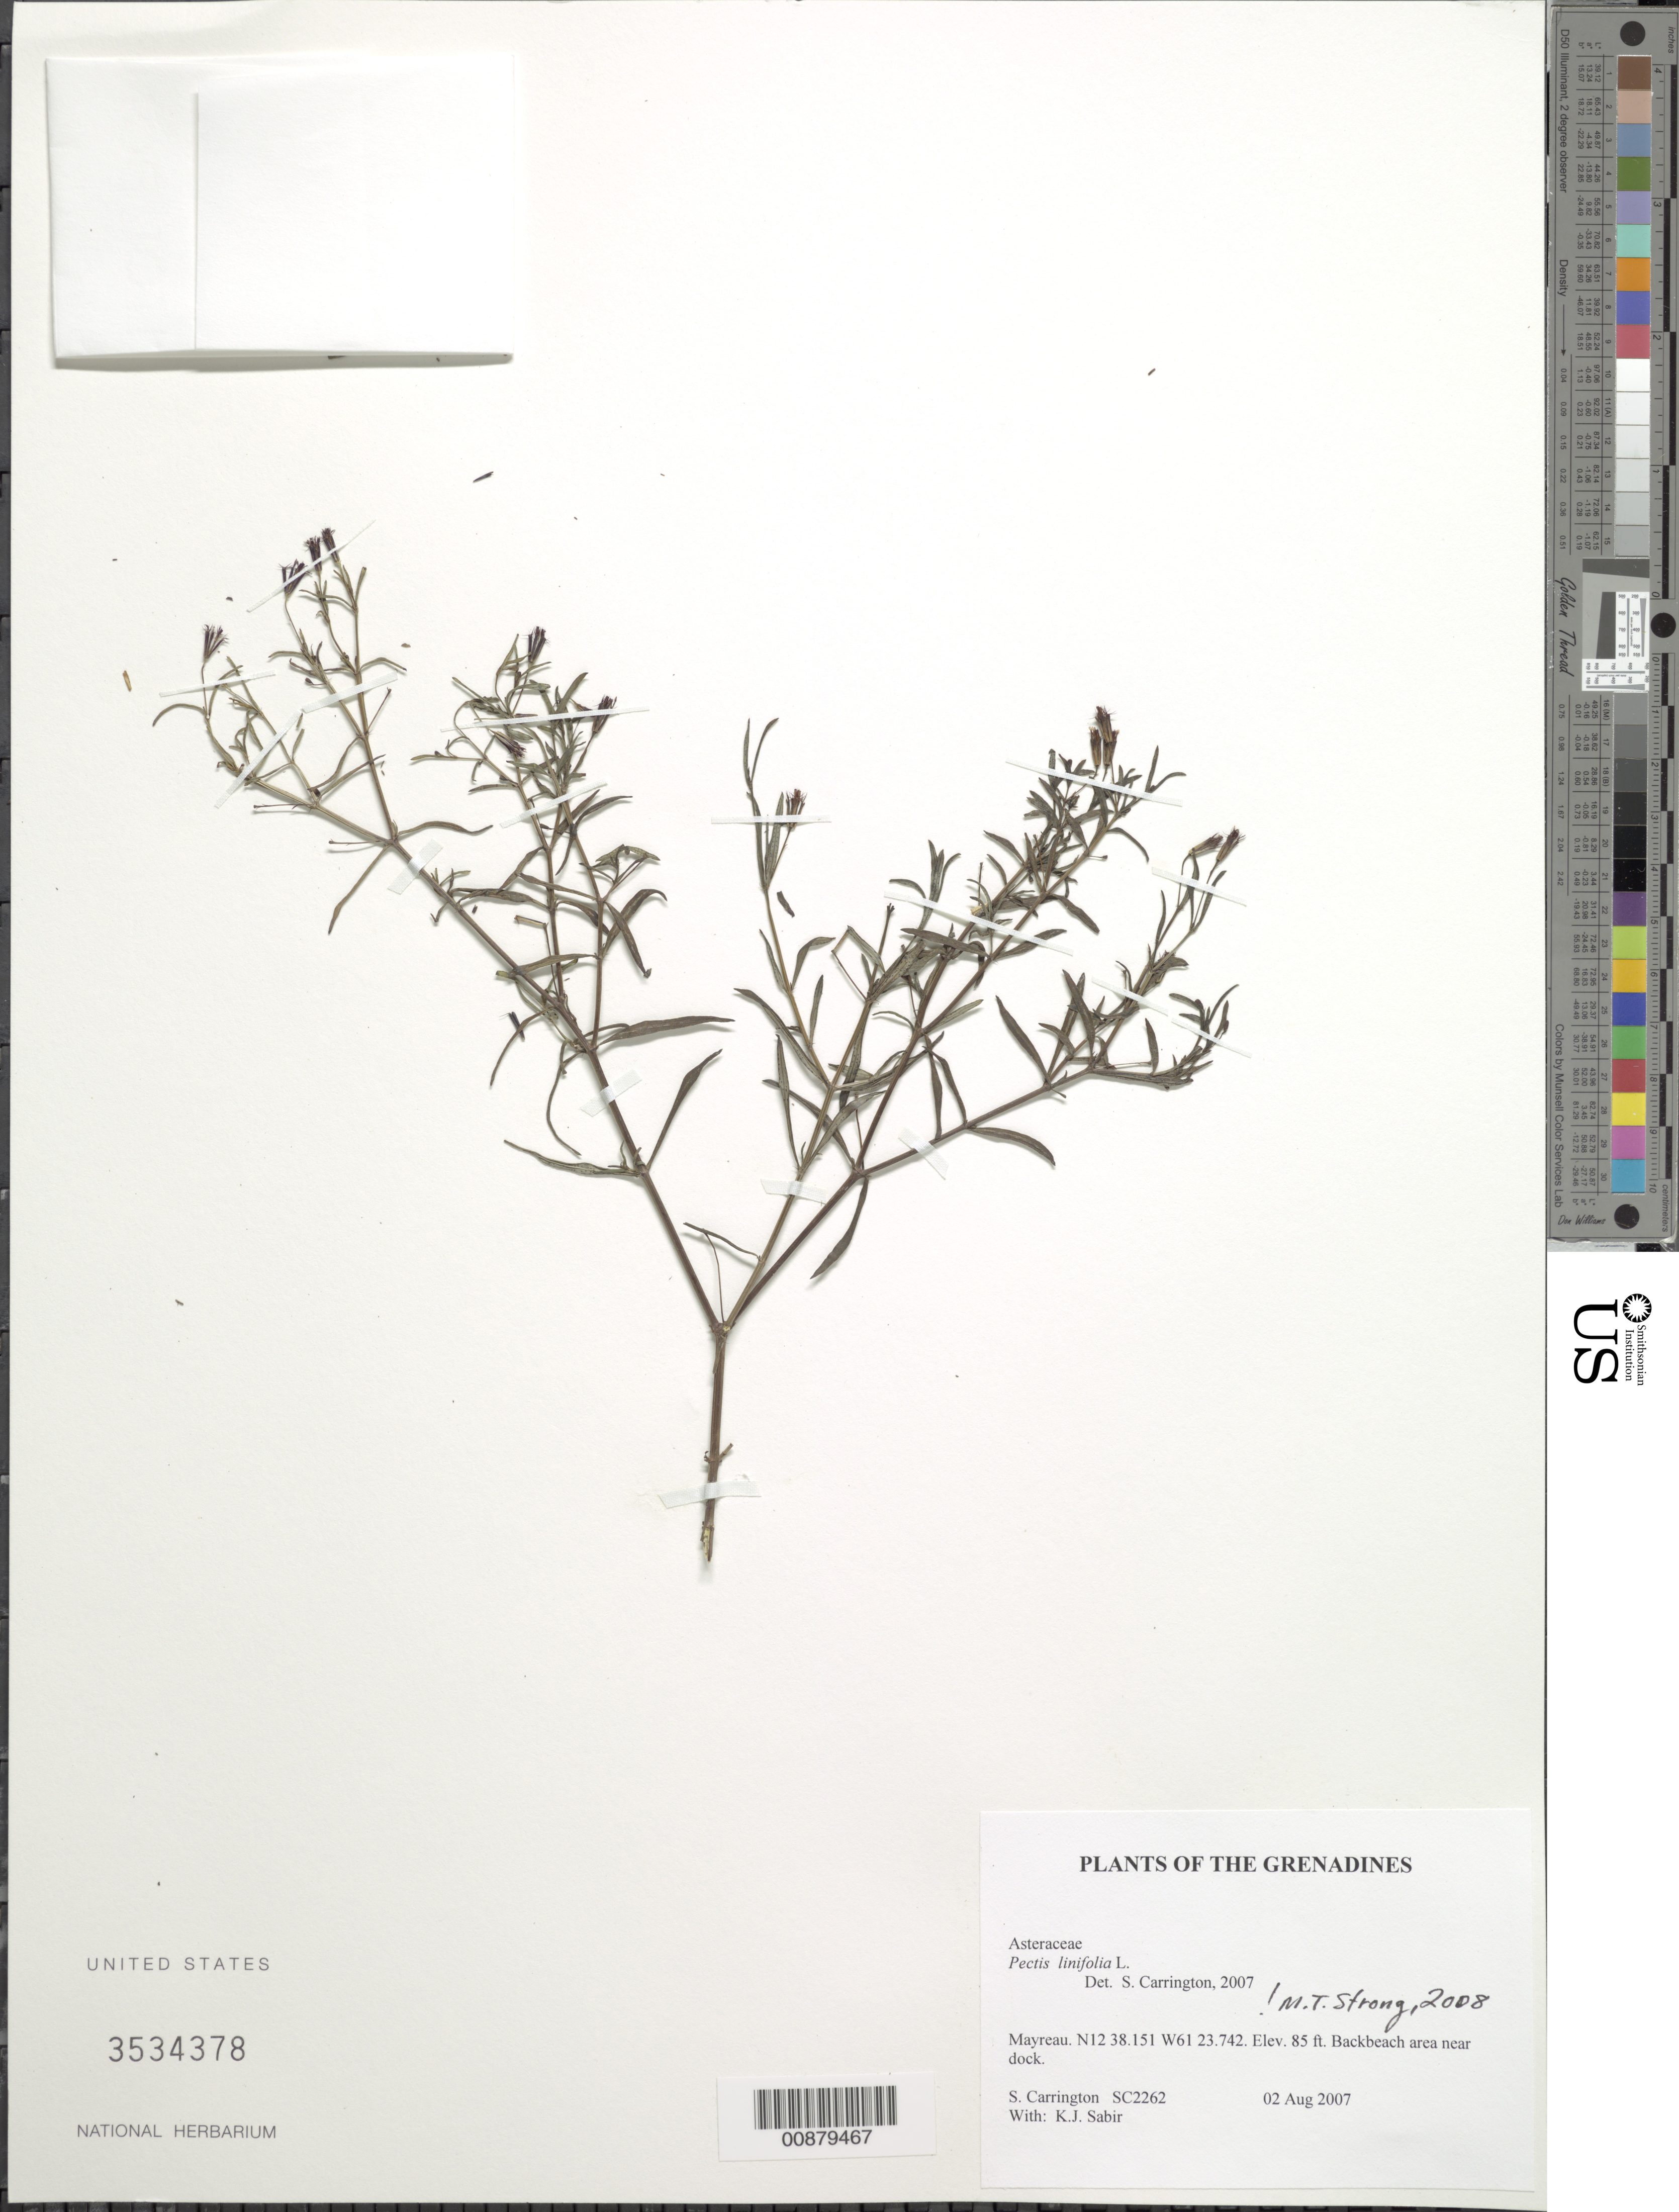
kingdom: Plantae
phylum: Tracheophyta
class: Magnoliopsida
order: Asterales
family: Asteraceae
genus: Pectis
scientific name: Pectis linifolia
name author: L.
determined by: Strong, M. T., (US), Smithsonian Institution - National Museum of Natural History (UNITED STATES)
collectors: C. M. S. Carrington & K. Sabir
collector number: SC 2262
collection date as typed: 02 Aug 2007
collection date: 2007-08-02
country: St. Vincent - Grenadines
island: Mayreau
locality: Mayreau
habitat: backbeach area near dock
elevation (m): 26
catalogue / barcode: US 3534378